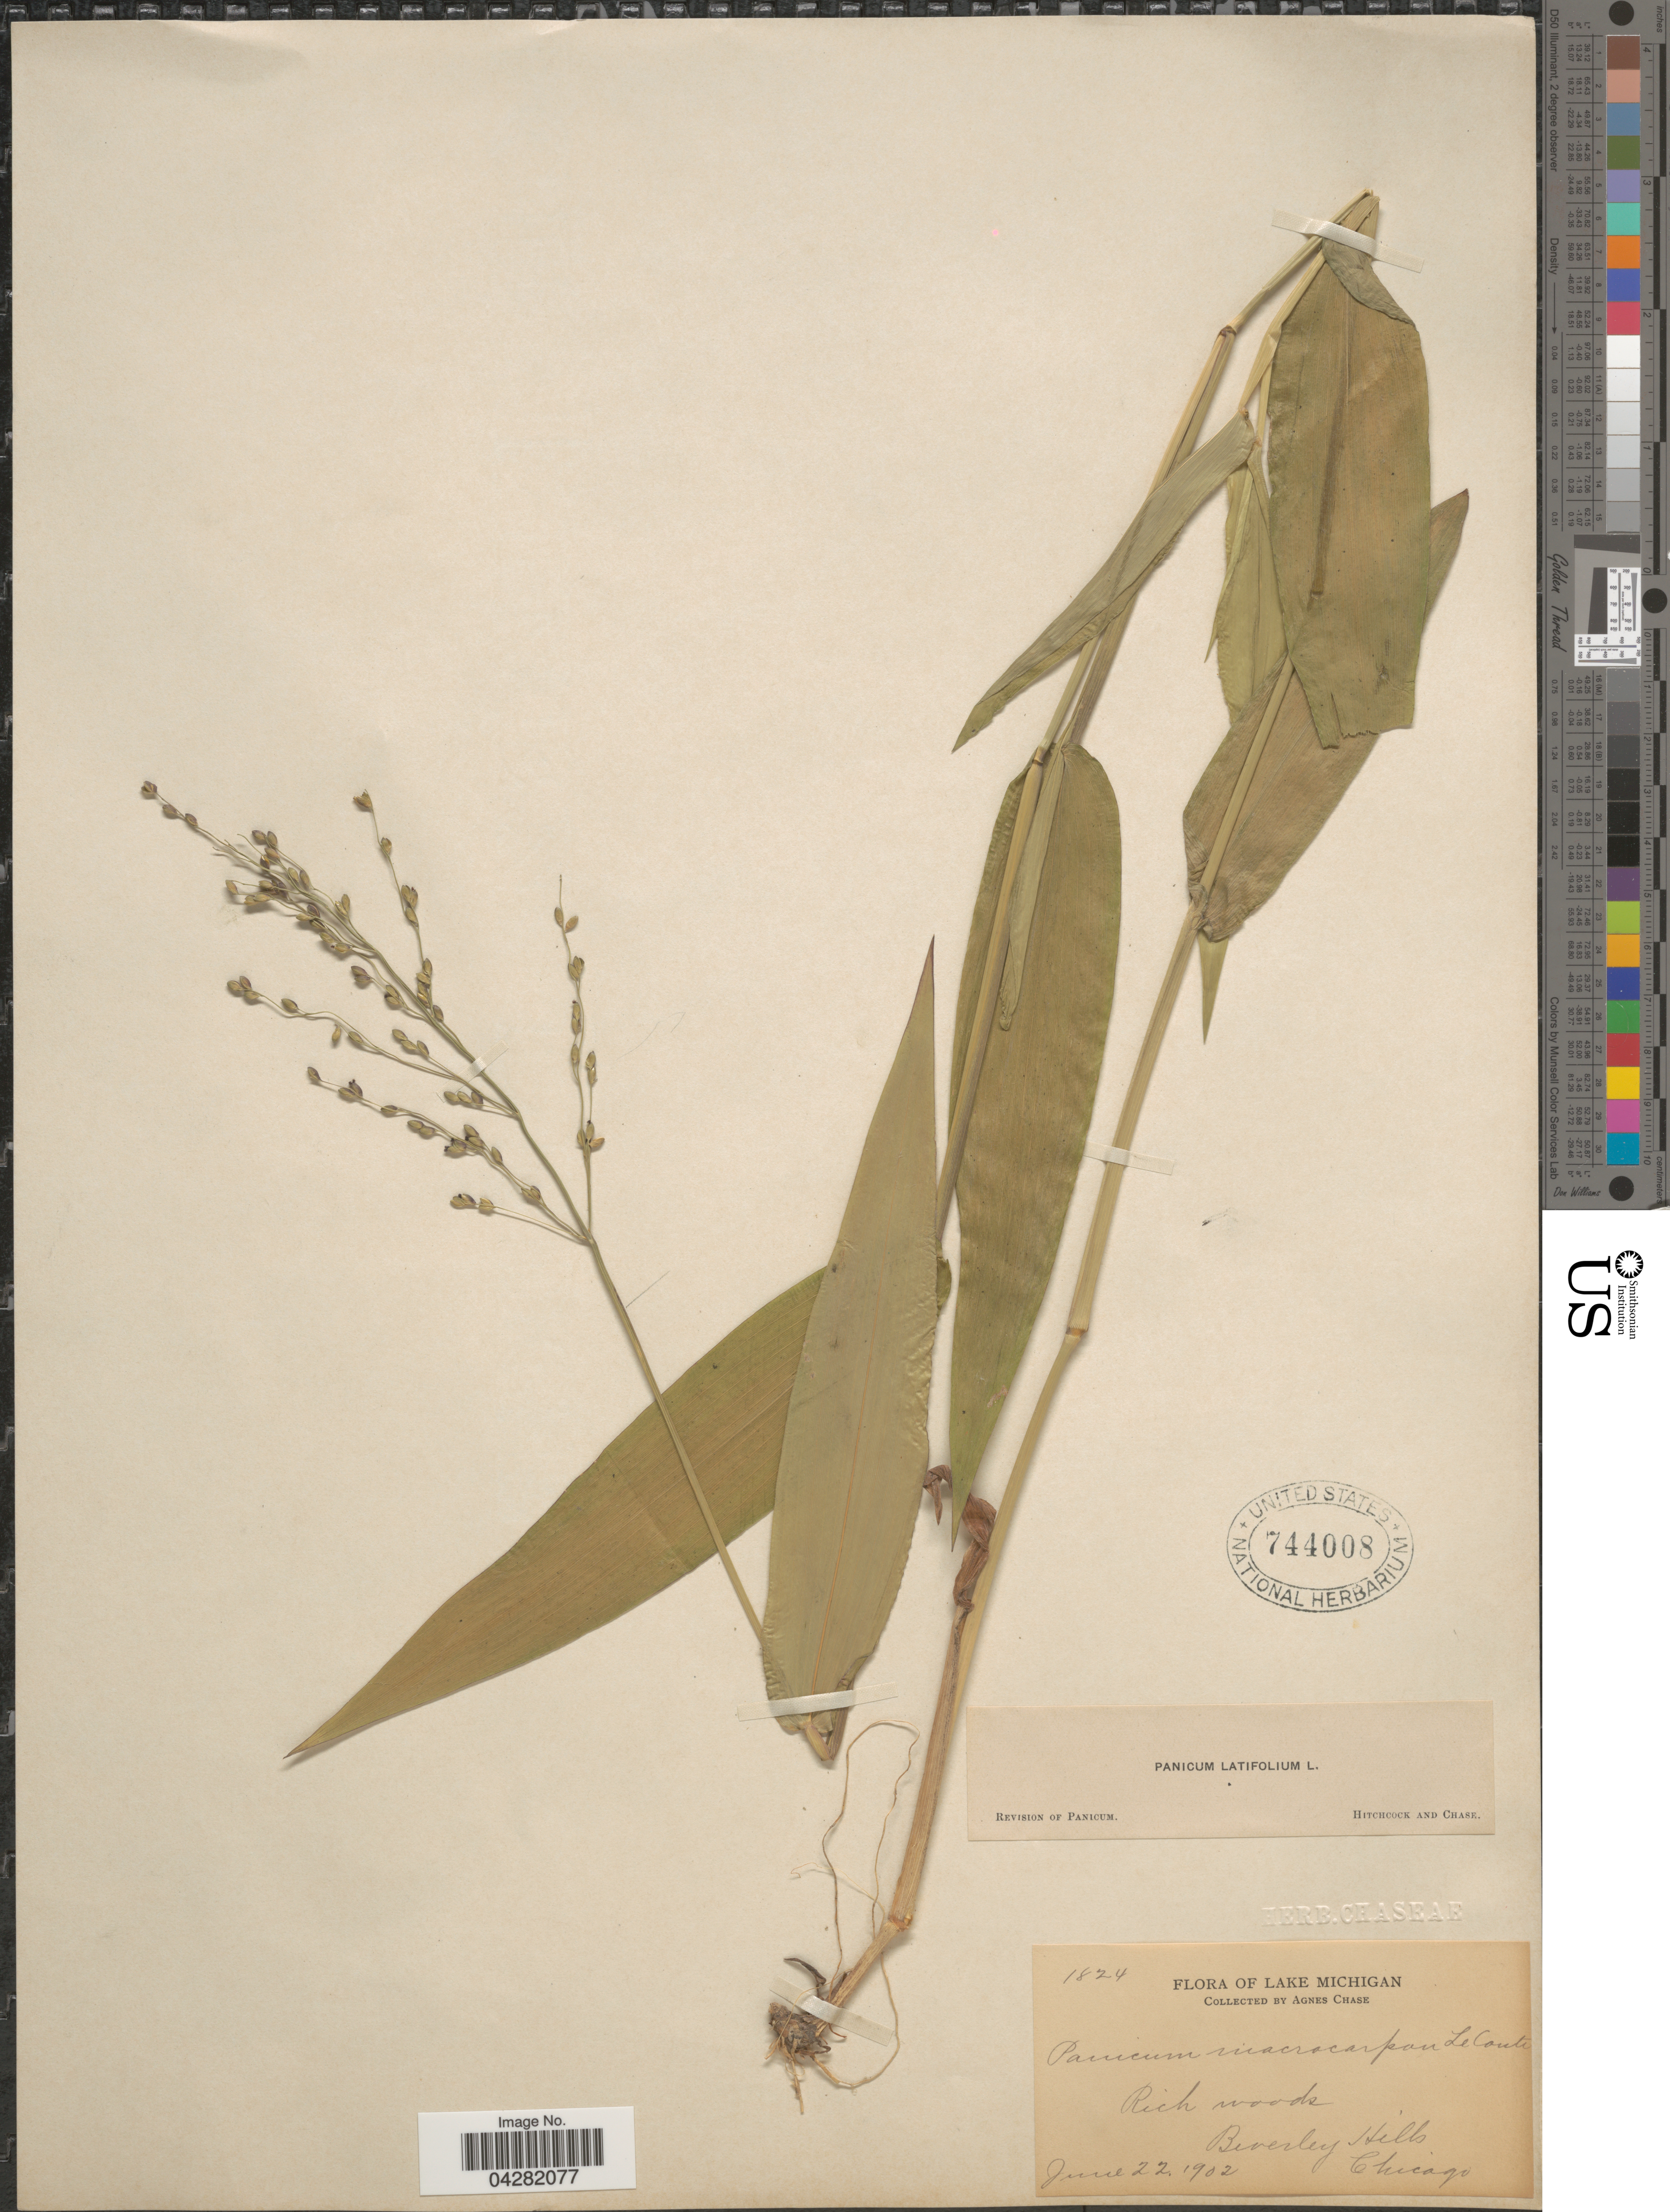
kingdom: Plantae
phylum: Tracheophyta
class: Liliopsida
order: Poales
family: Poaceae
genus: Dichanthelium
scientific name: Dichanthelium latifolium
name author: (L.) Harvill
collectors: A. Chase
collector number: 1824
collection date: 1902-06-22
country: United States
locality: Lake Michigan. Beverley Hills. Chicago.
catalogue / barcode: US 744008